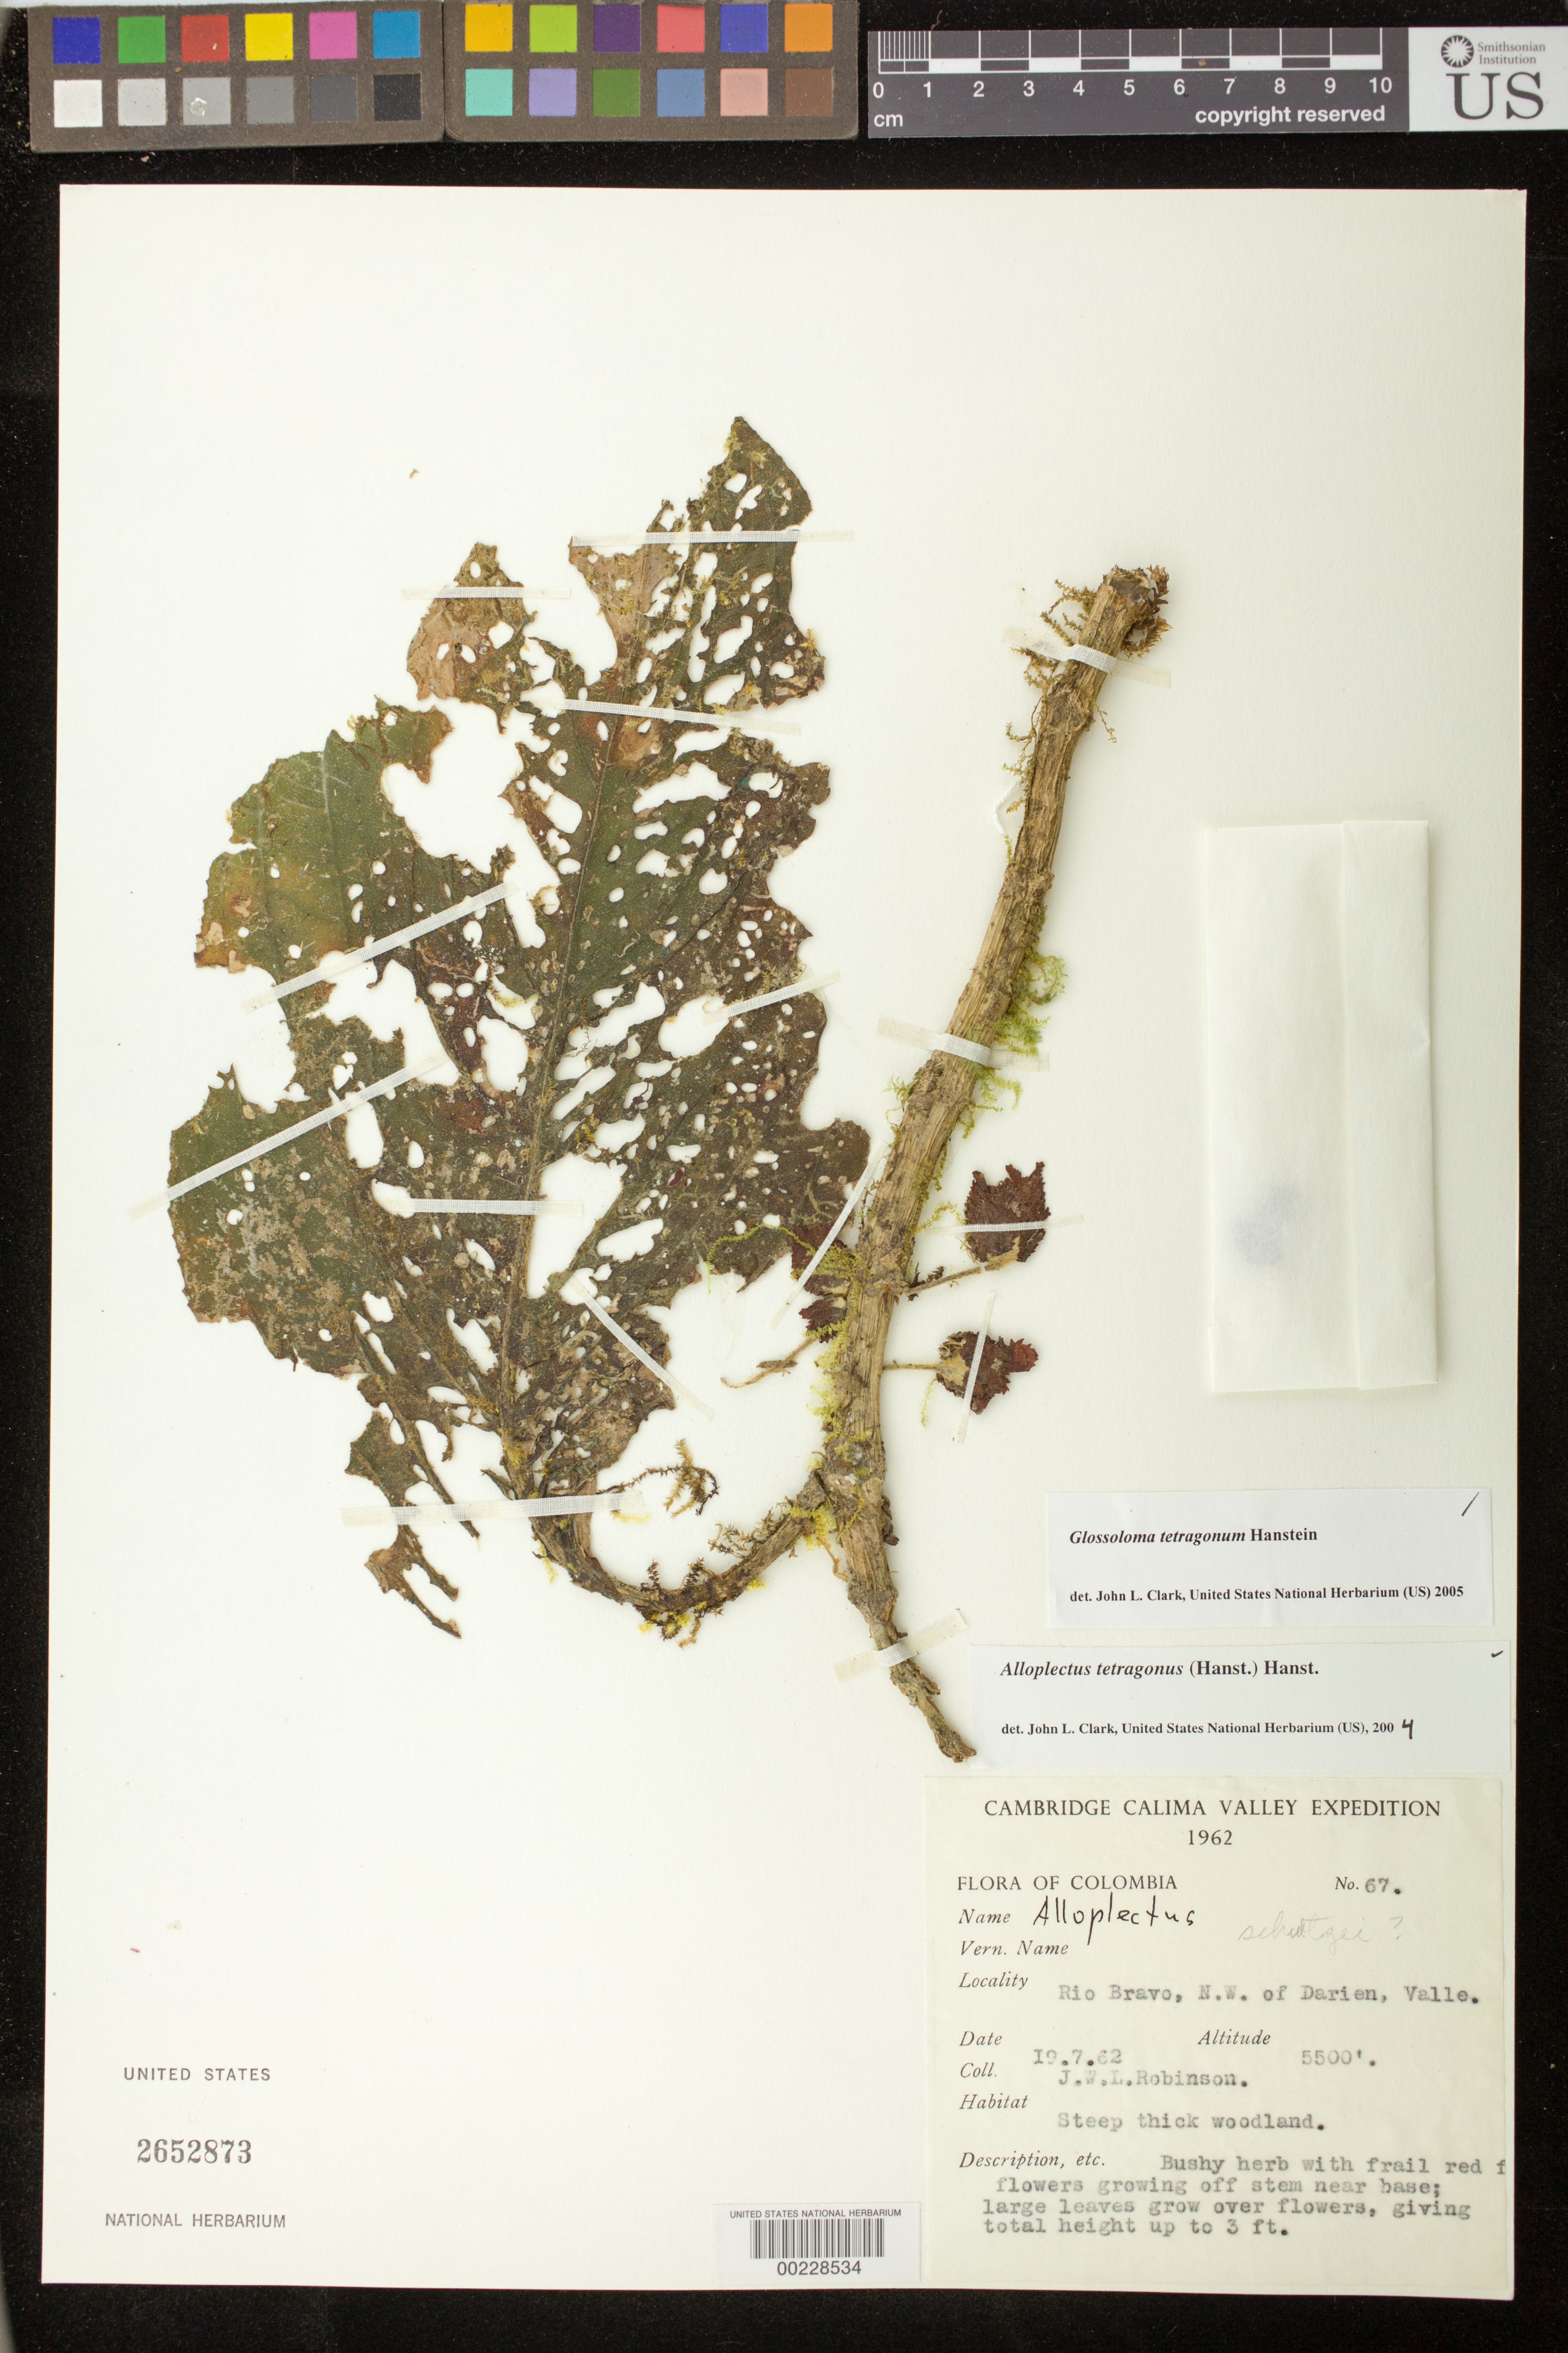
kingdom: Plantae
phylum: Tracheophyta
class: Magnoliopsida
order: Lamiales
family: Gesneriaceae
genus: Glossoloma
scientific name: Glossoloma tetragonum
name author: Hanst.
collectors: J. W. Robinson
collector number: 67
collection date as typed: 19 Jul 1962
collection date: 1962-07-19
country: Colombia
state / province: Valle del Cauca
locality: Rio Bravo, NW of Darien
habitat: Steep thick woodland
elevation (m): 1676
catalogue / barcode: US 2652873